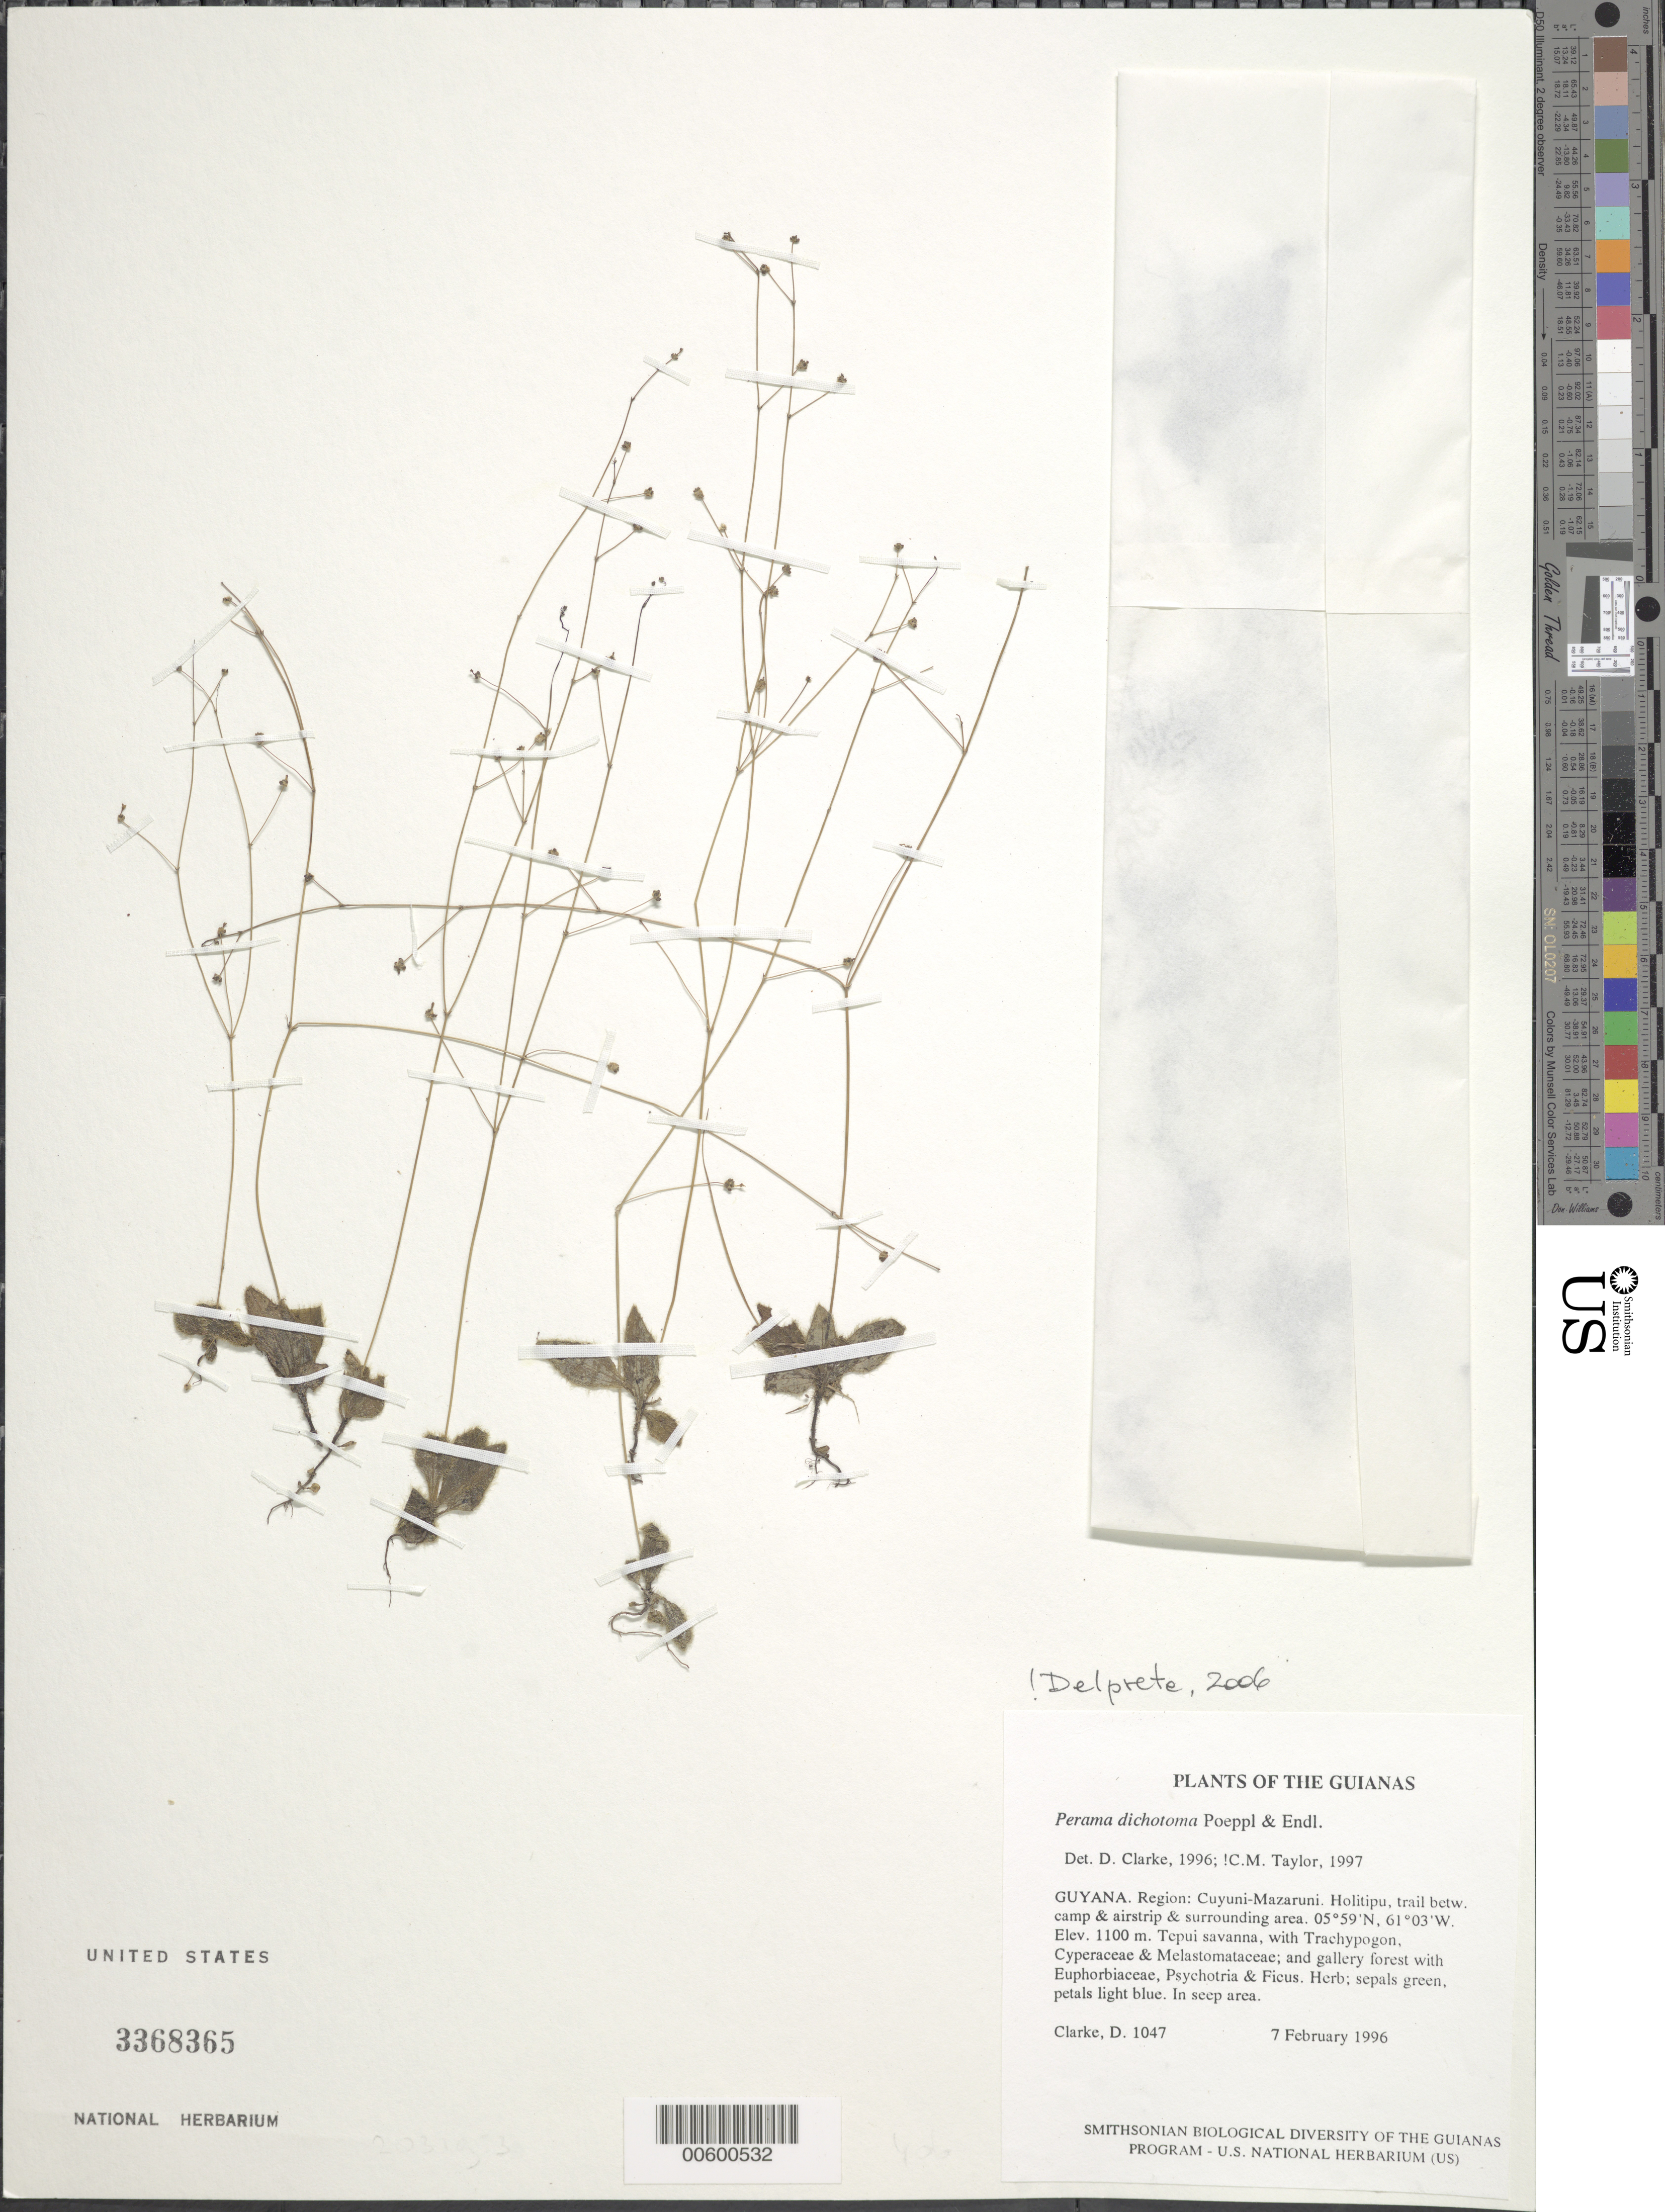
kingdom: Plantae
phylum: Tracheophyta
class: Magnoliopsida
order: Gentianales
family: Rubiaceae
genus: Perama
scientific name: Perama dichotoma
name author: Poepp.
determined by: Delprete, P. G., Herb. de Guyane Cay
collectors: H. D. Clarke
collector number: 1047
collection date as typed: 7 February 1996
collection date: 1996-02-07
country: Guyana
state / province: Cuyuni-Mazaruni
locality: Holitipu, trail between camp & airstrip & surrounding area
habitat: Tepui savanna, with Trachypogon, Cyperaceae & Melastomataceae; and gallery forest with Euphorbiaceae, Psychotria & Ficus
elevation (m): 1100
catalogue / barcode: US 3368365